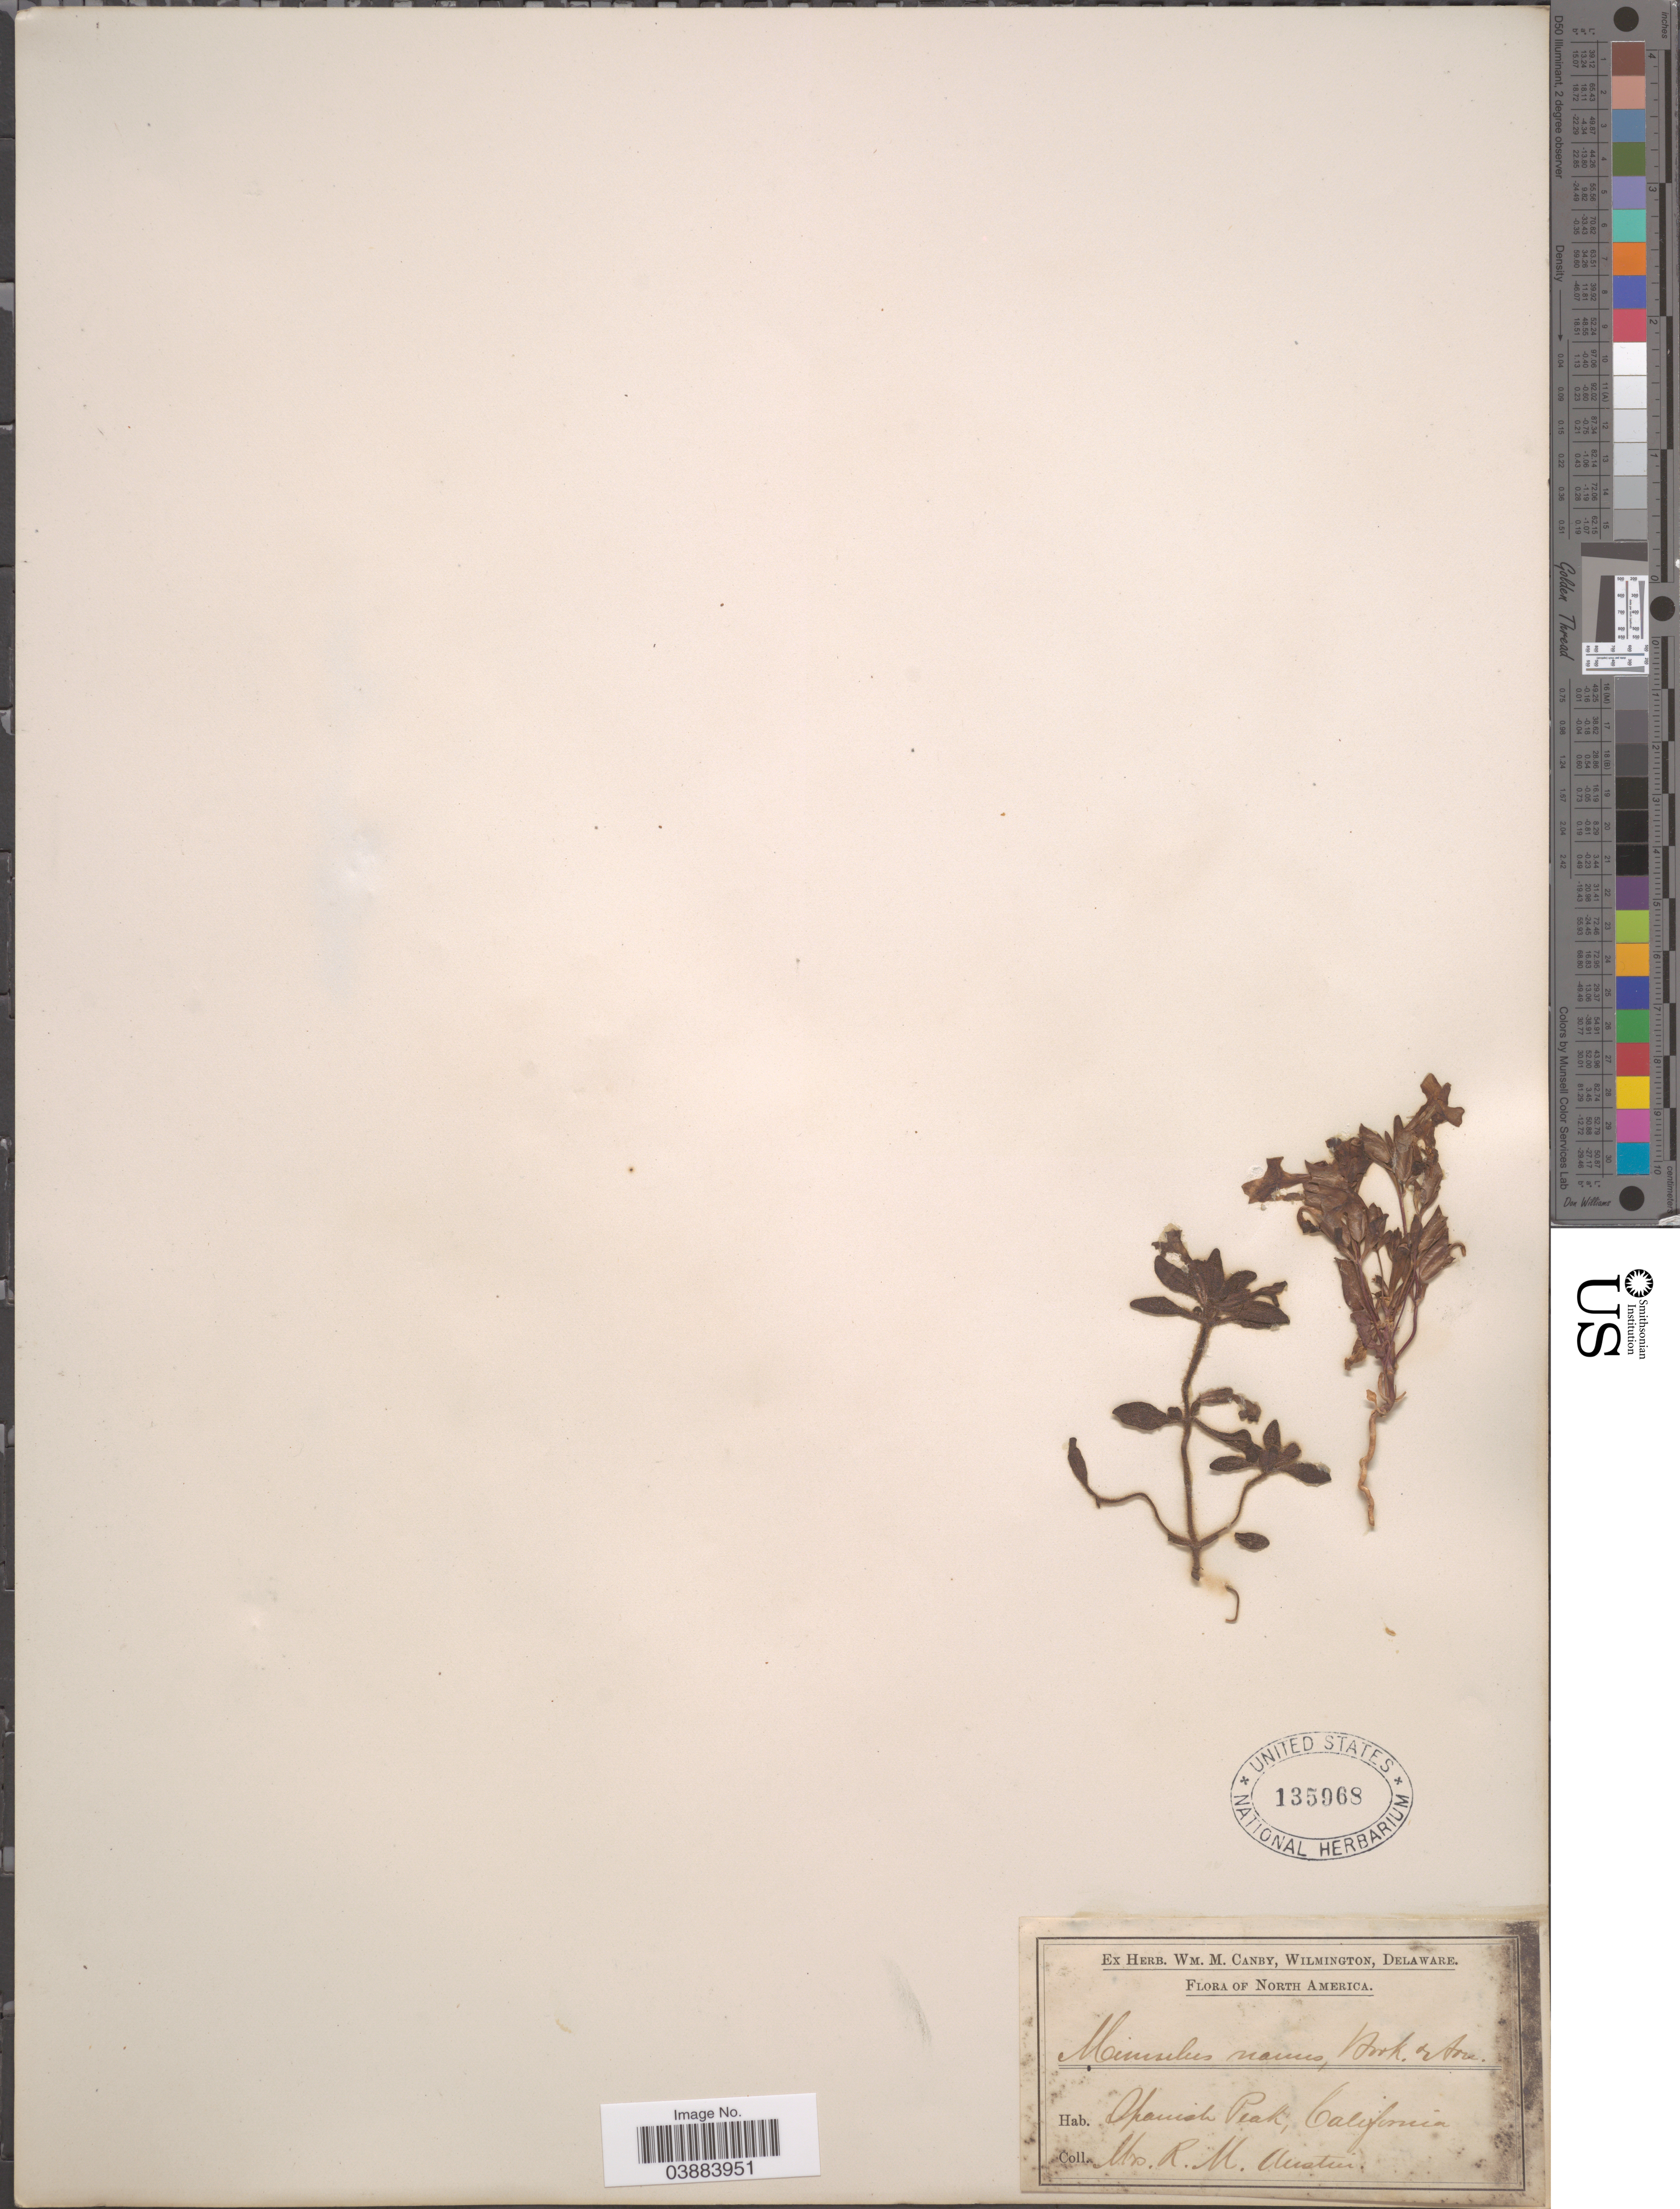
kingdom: Plantae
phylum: Tracheophyta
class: Magnoliopsida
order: Lamiales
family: Phrymaceae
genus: Eunanus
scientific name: Eunanus tolmiei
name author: Benth.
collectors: R. Austin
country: United States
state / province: California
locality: Spanish Peak.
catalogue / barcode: US 135968